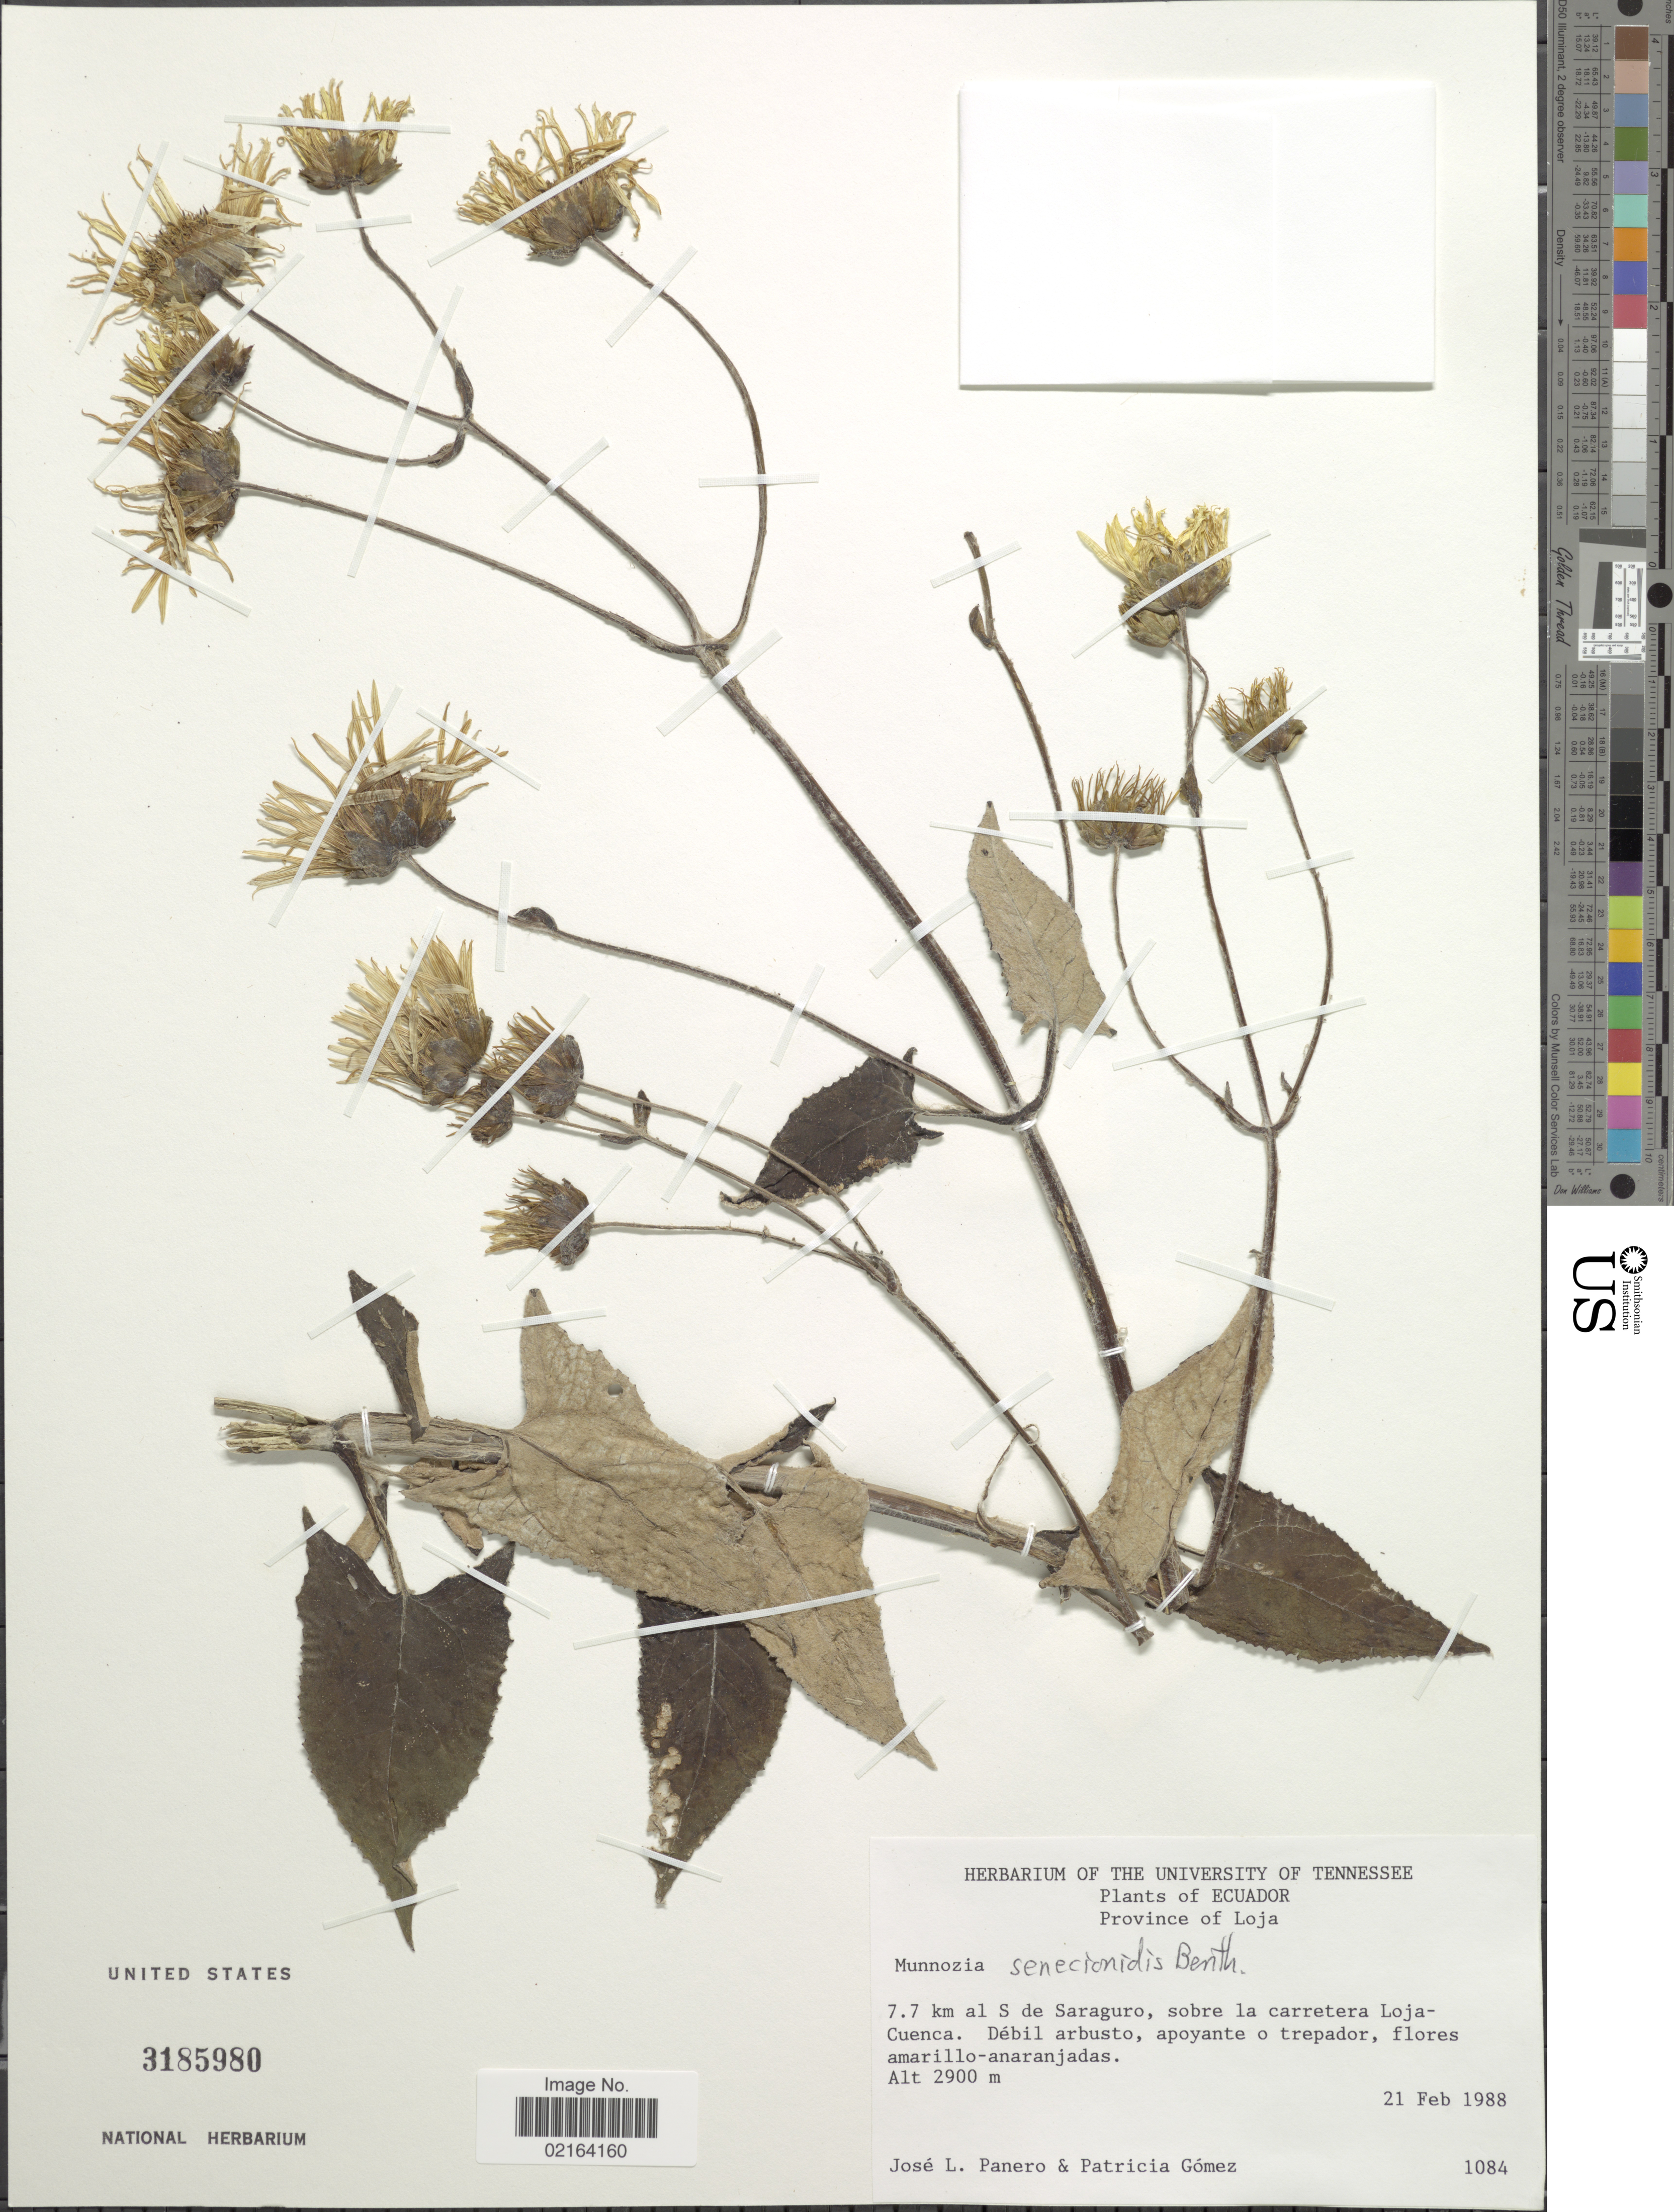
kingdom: Plantae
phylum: Tracheophyta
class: Magnoliopsida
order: Asterales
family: Asteraceae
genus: Munnozia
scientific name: Munnozia senecionidis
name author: Benth.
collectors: J. L. Panero & P. Gomez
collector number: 1084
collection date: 1988-02-21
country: Ecuador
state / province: Loja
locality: Province of Loja, 7.7 km al S de Saraguro, sobre la carretera Loja-Cuenca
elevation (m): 2900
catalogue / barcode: US 3185980